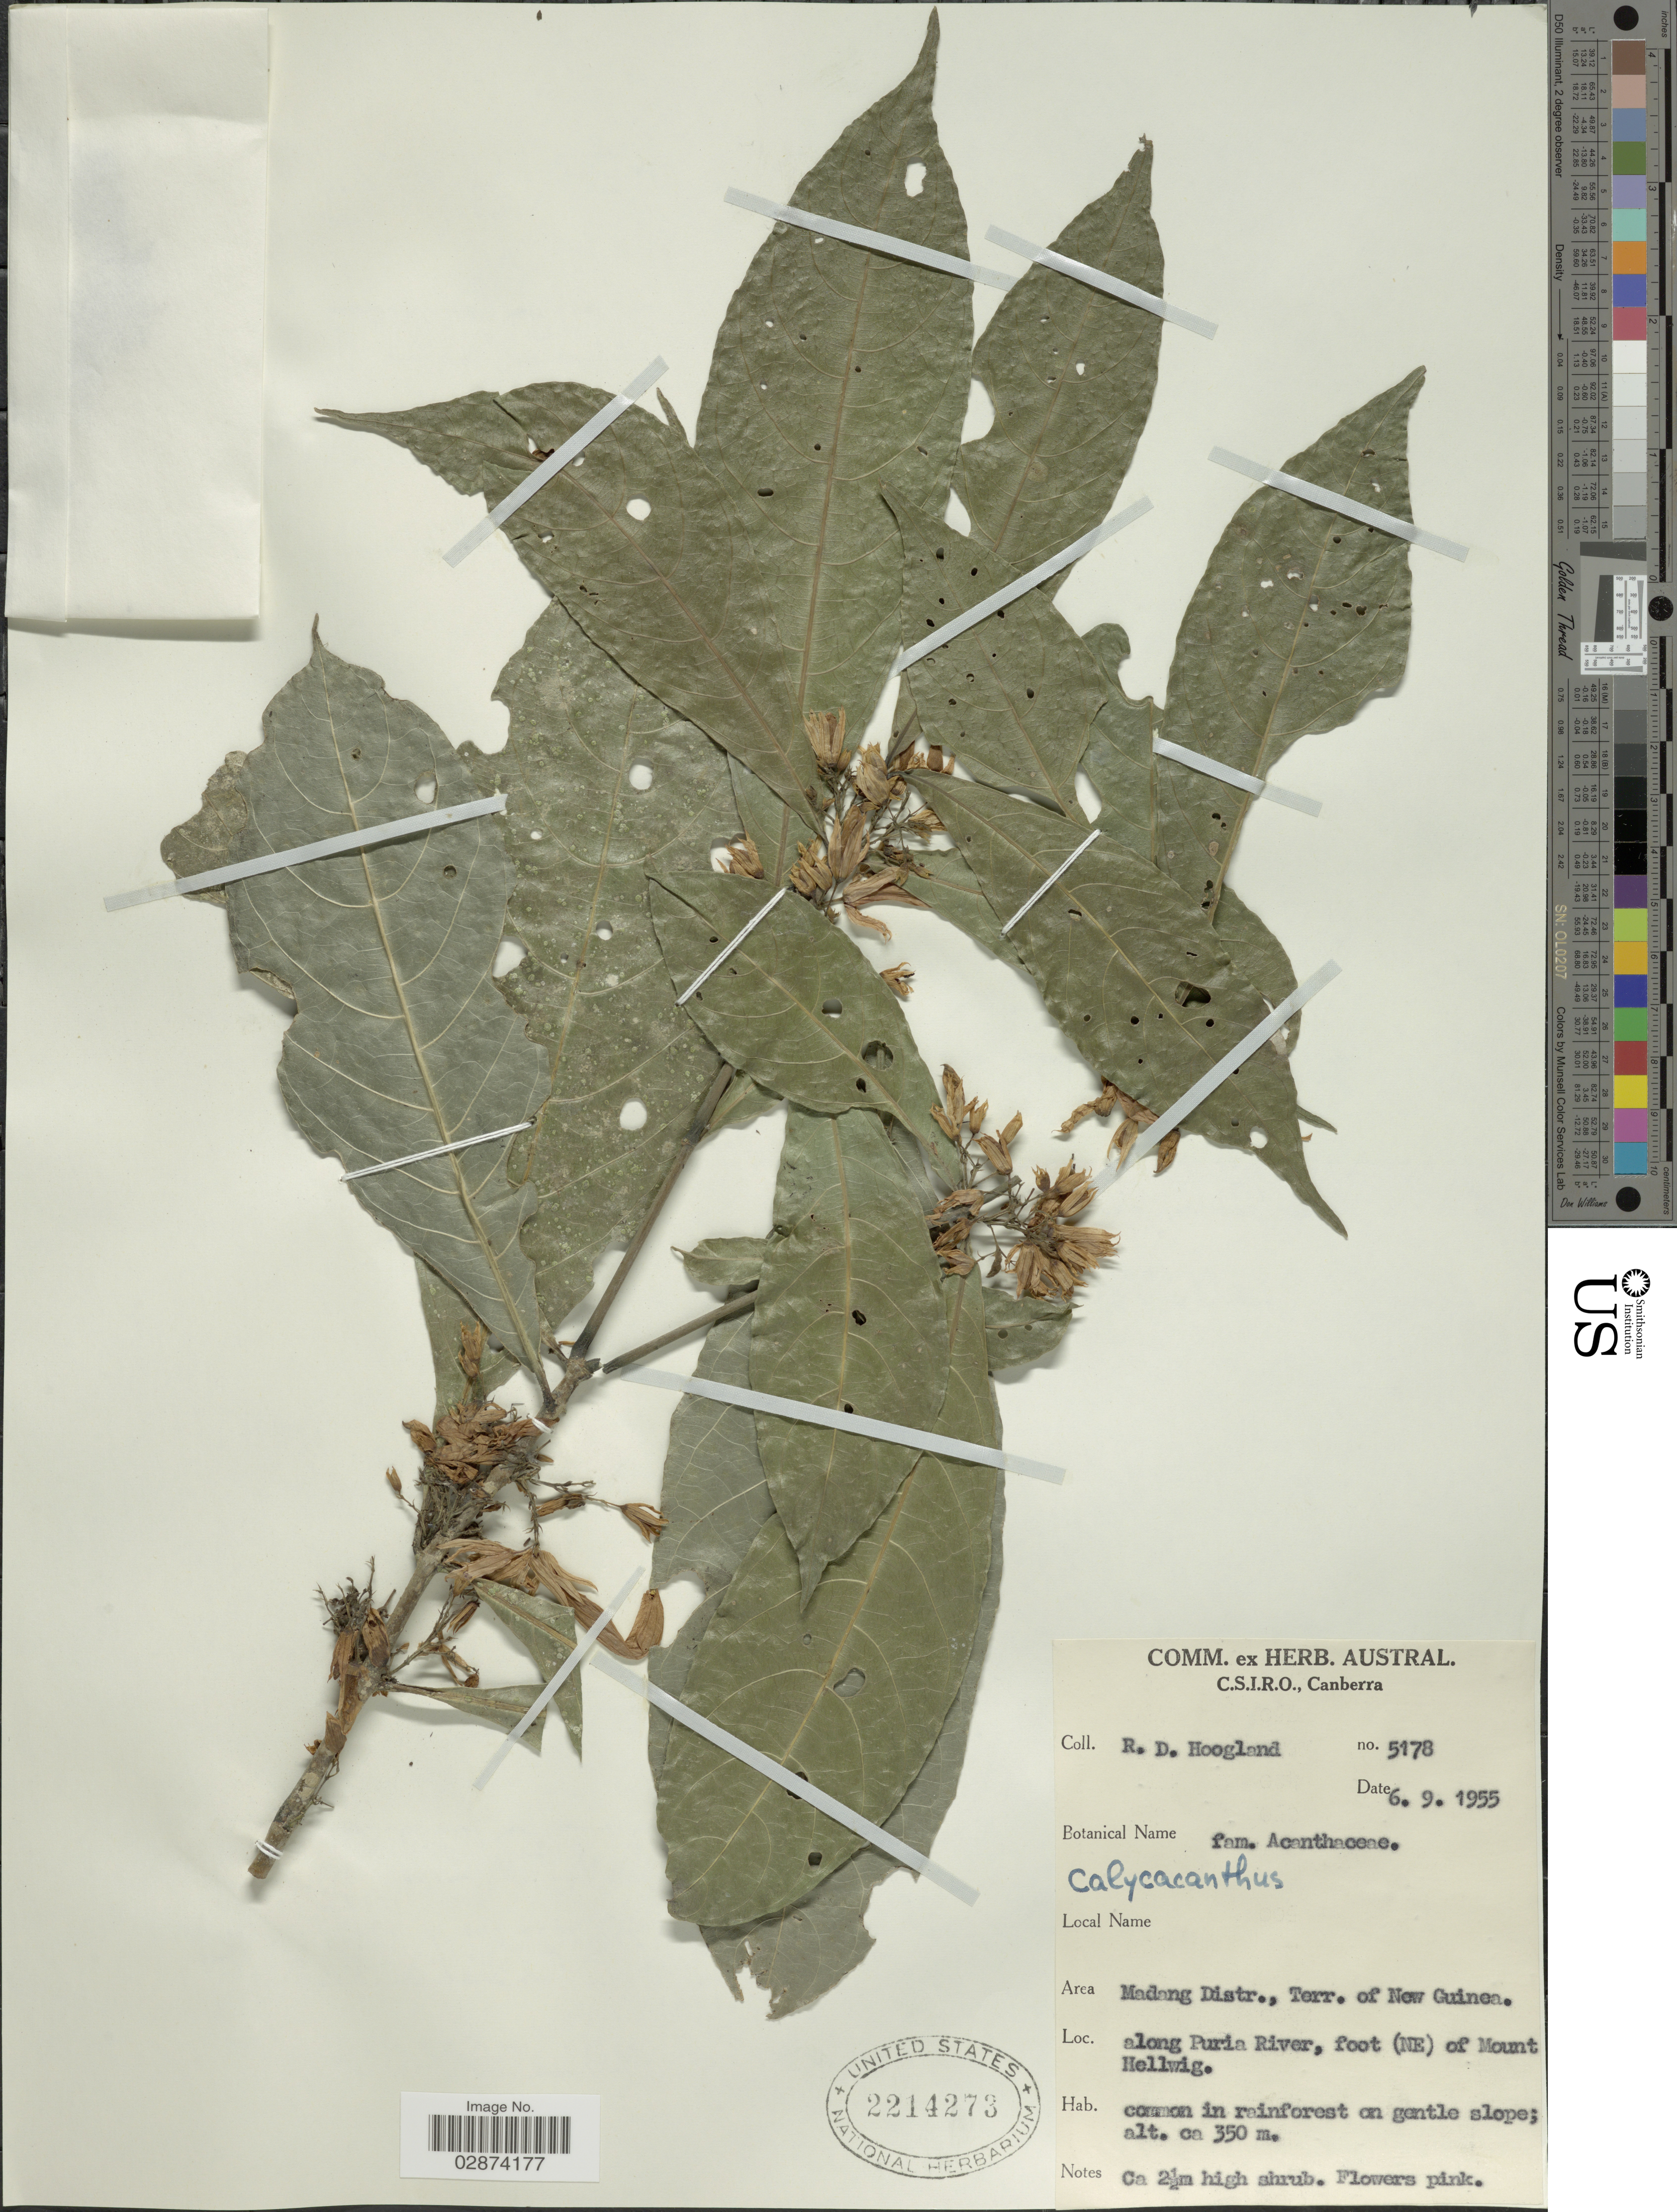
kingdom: Plantae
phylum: Tracheophyta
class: Magnoliopsida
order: Lamiales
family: Acanthaceae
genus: Calycacanthus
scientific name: Calycacanthus sp.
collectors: R. D. Hoogland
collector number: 5178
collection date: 1955-09-06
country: Papua New Guinea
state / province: Madang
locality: Madang Distr., Terr of New Guinea. Along Puria River, foot (NE) of Mount Hellwig.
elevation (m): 350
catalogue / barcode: US 2214273